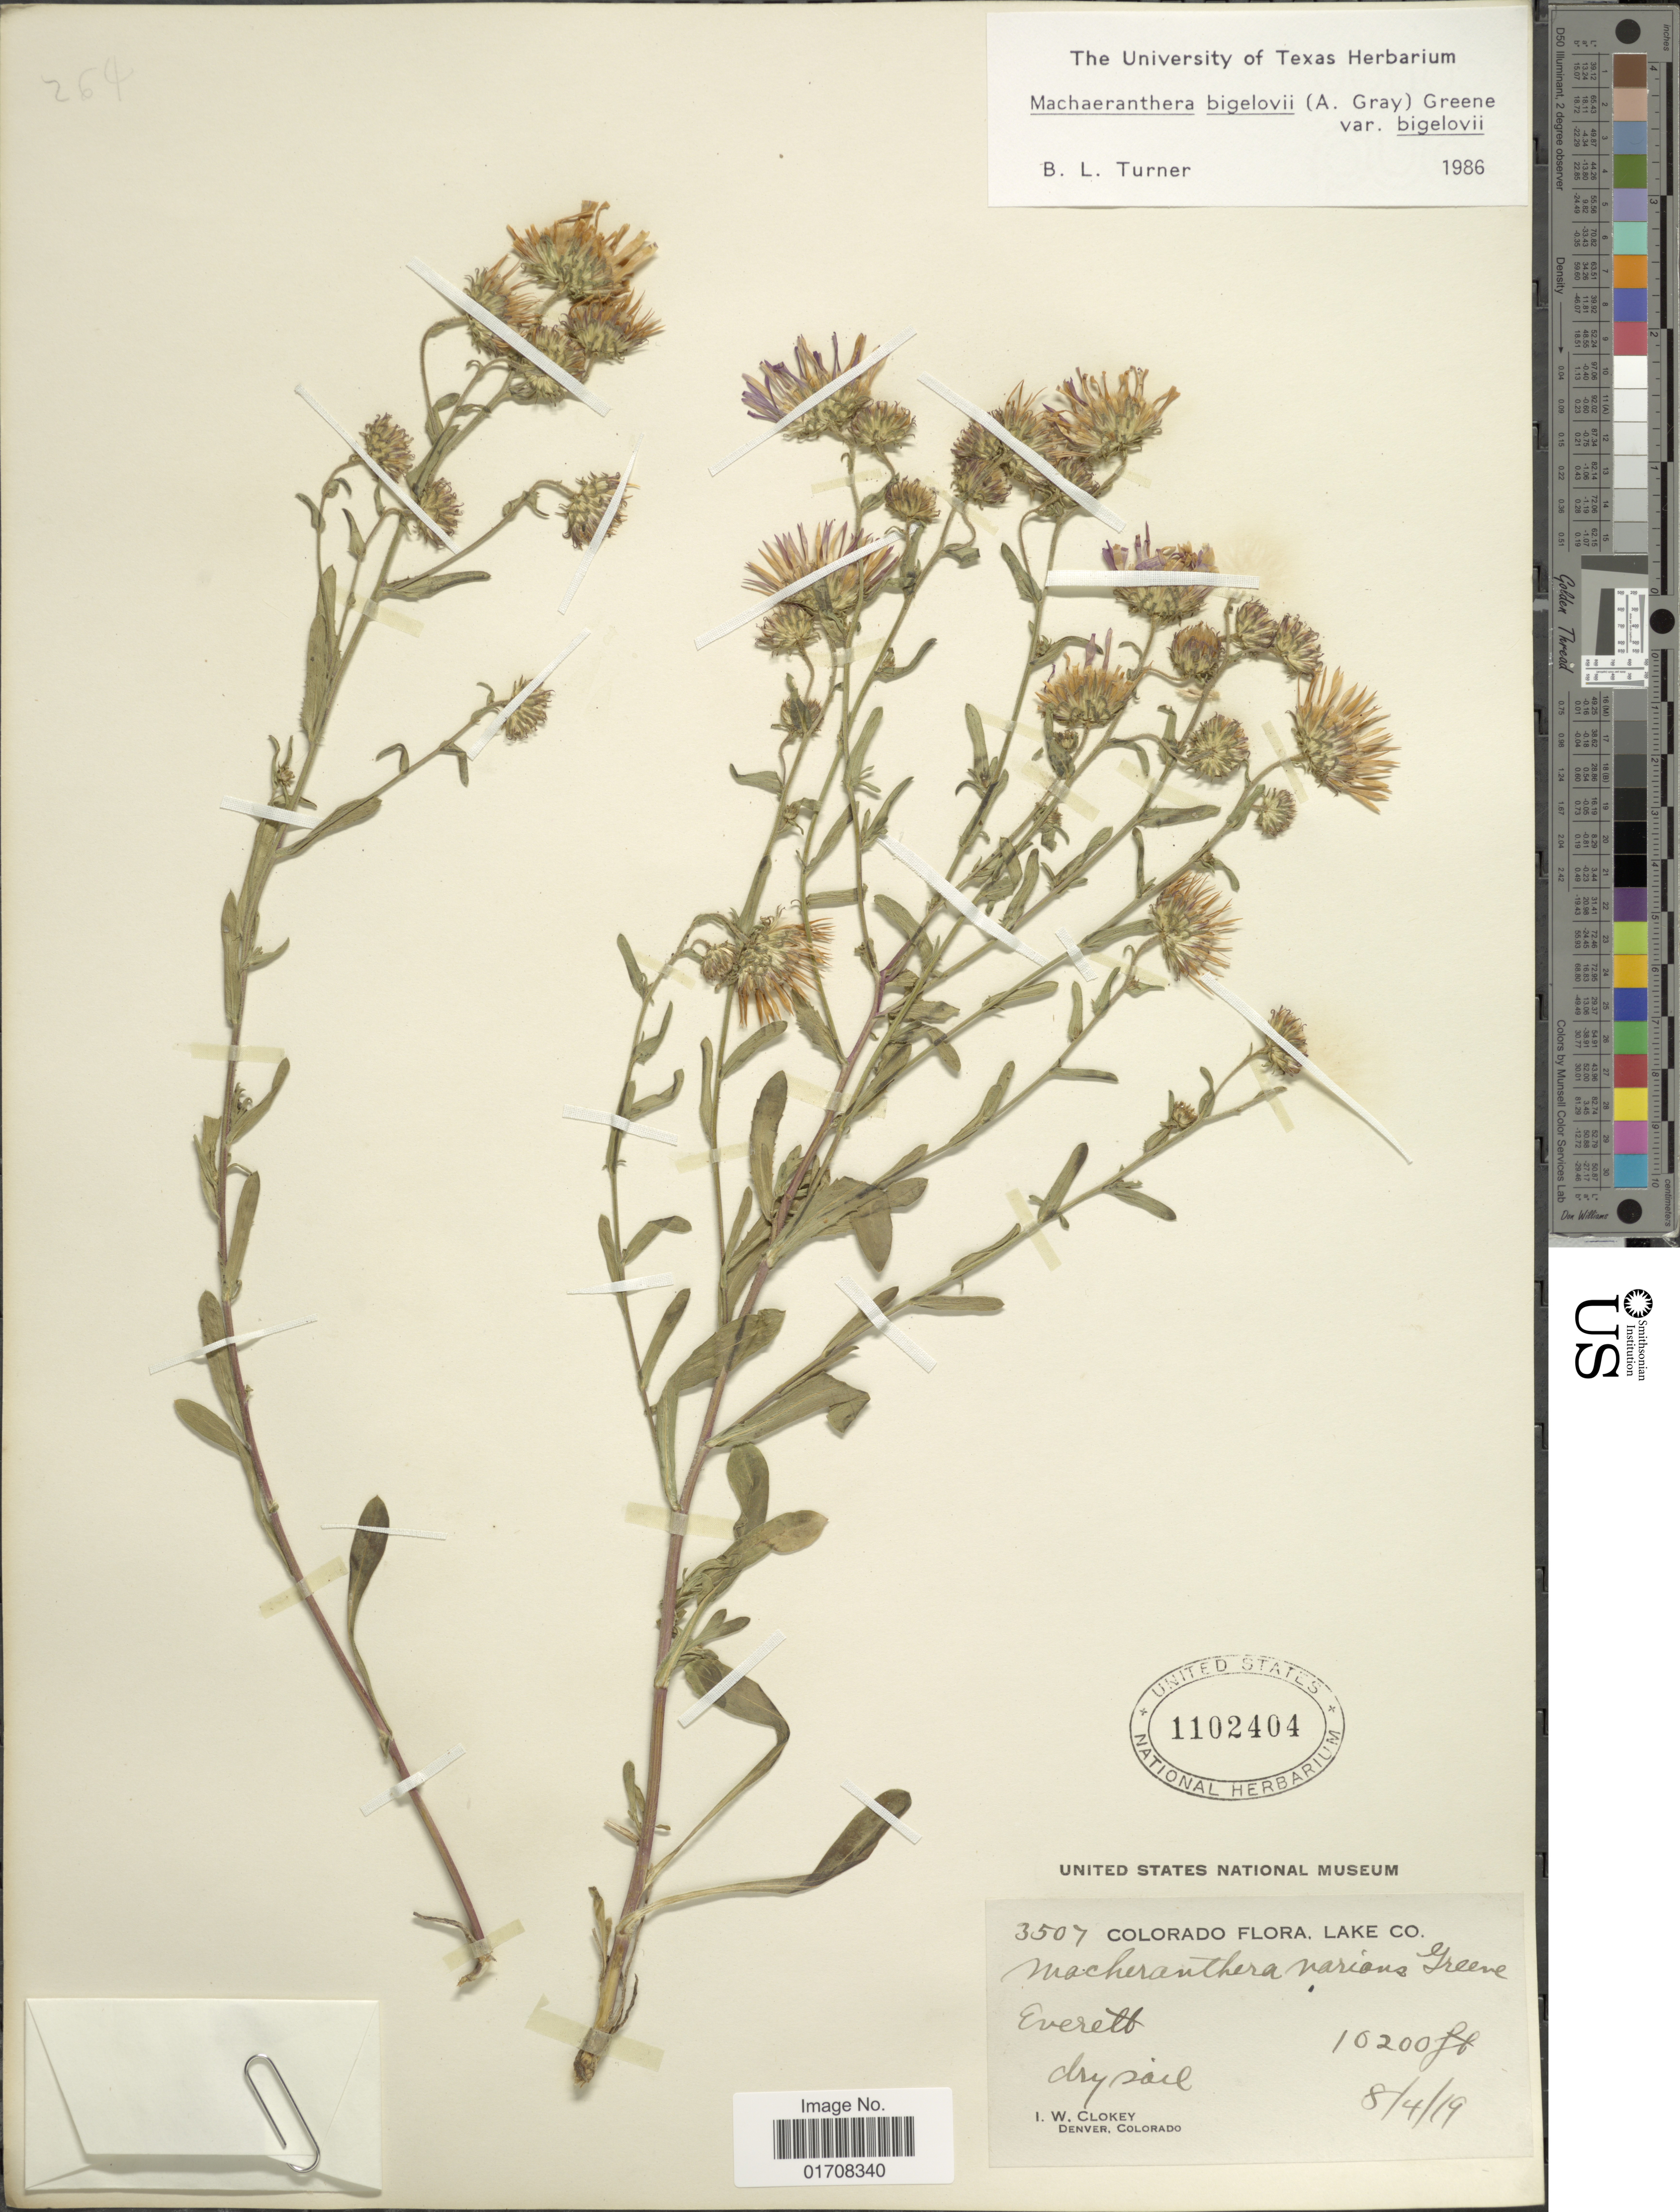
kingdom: Plantae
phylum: Tracheophyta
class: Magnoliopsida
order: Asterales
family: Asteraceae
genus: Machaeranthera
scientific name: Machaeranthera bigelovii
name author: (A. Gray) Greene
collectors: I. W. Clokey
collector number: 3507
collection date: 1919-08-04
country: United States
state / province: Colorado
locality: Lake Co., Everett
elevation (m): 3109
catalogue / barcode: US 1102404